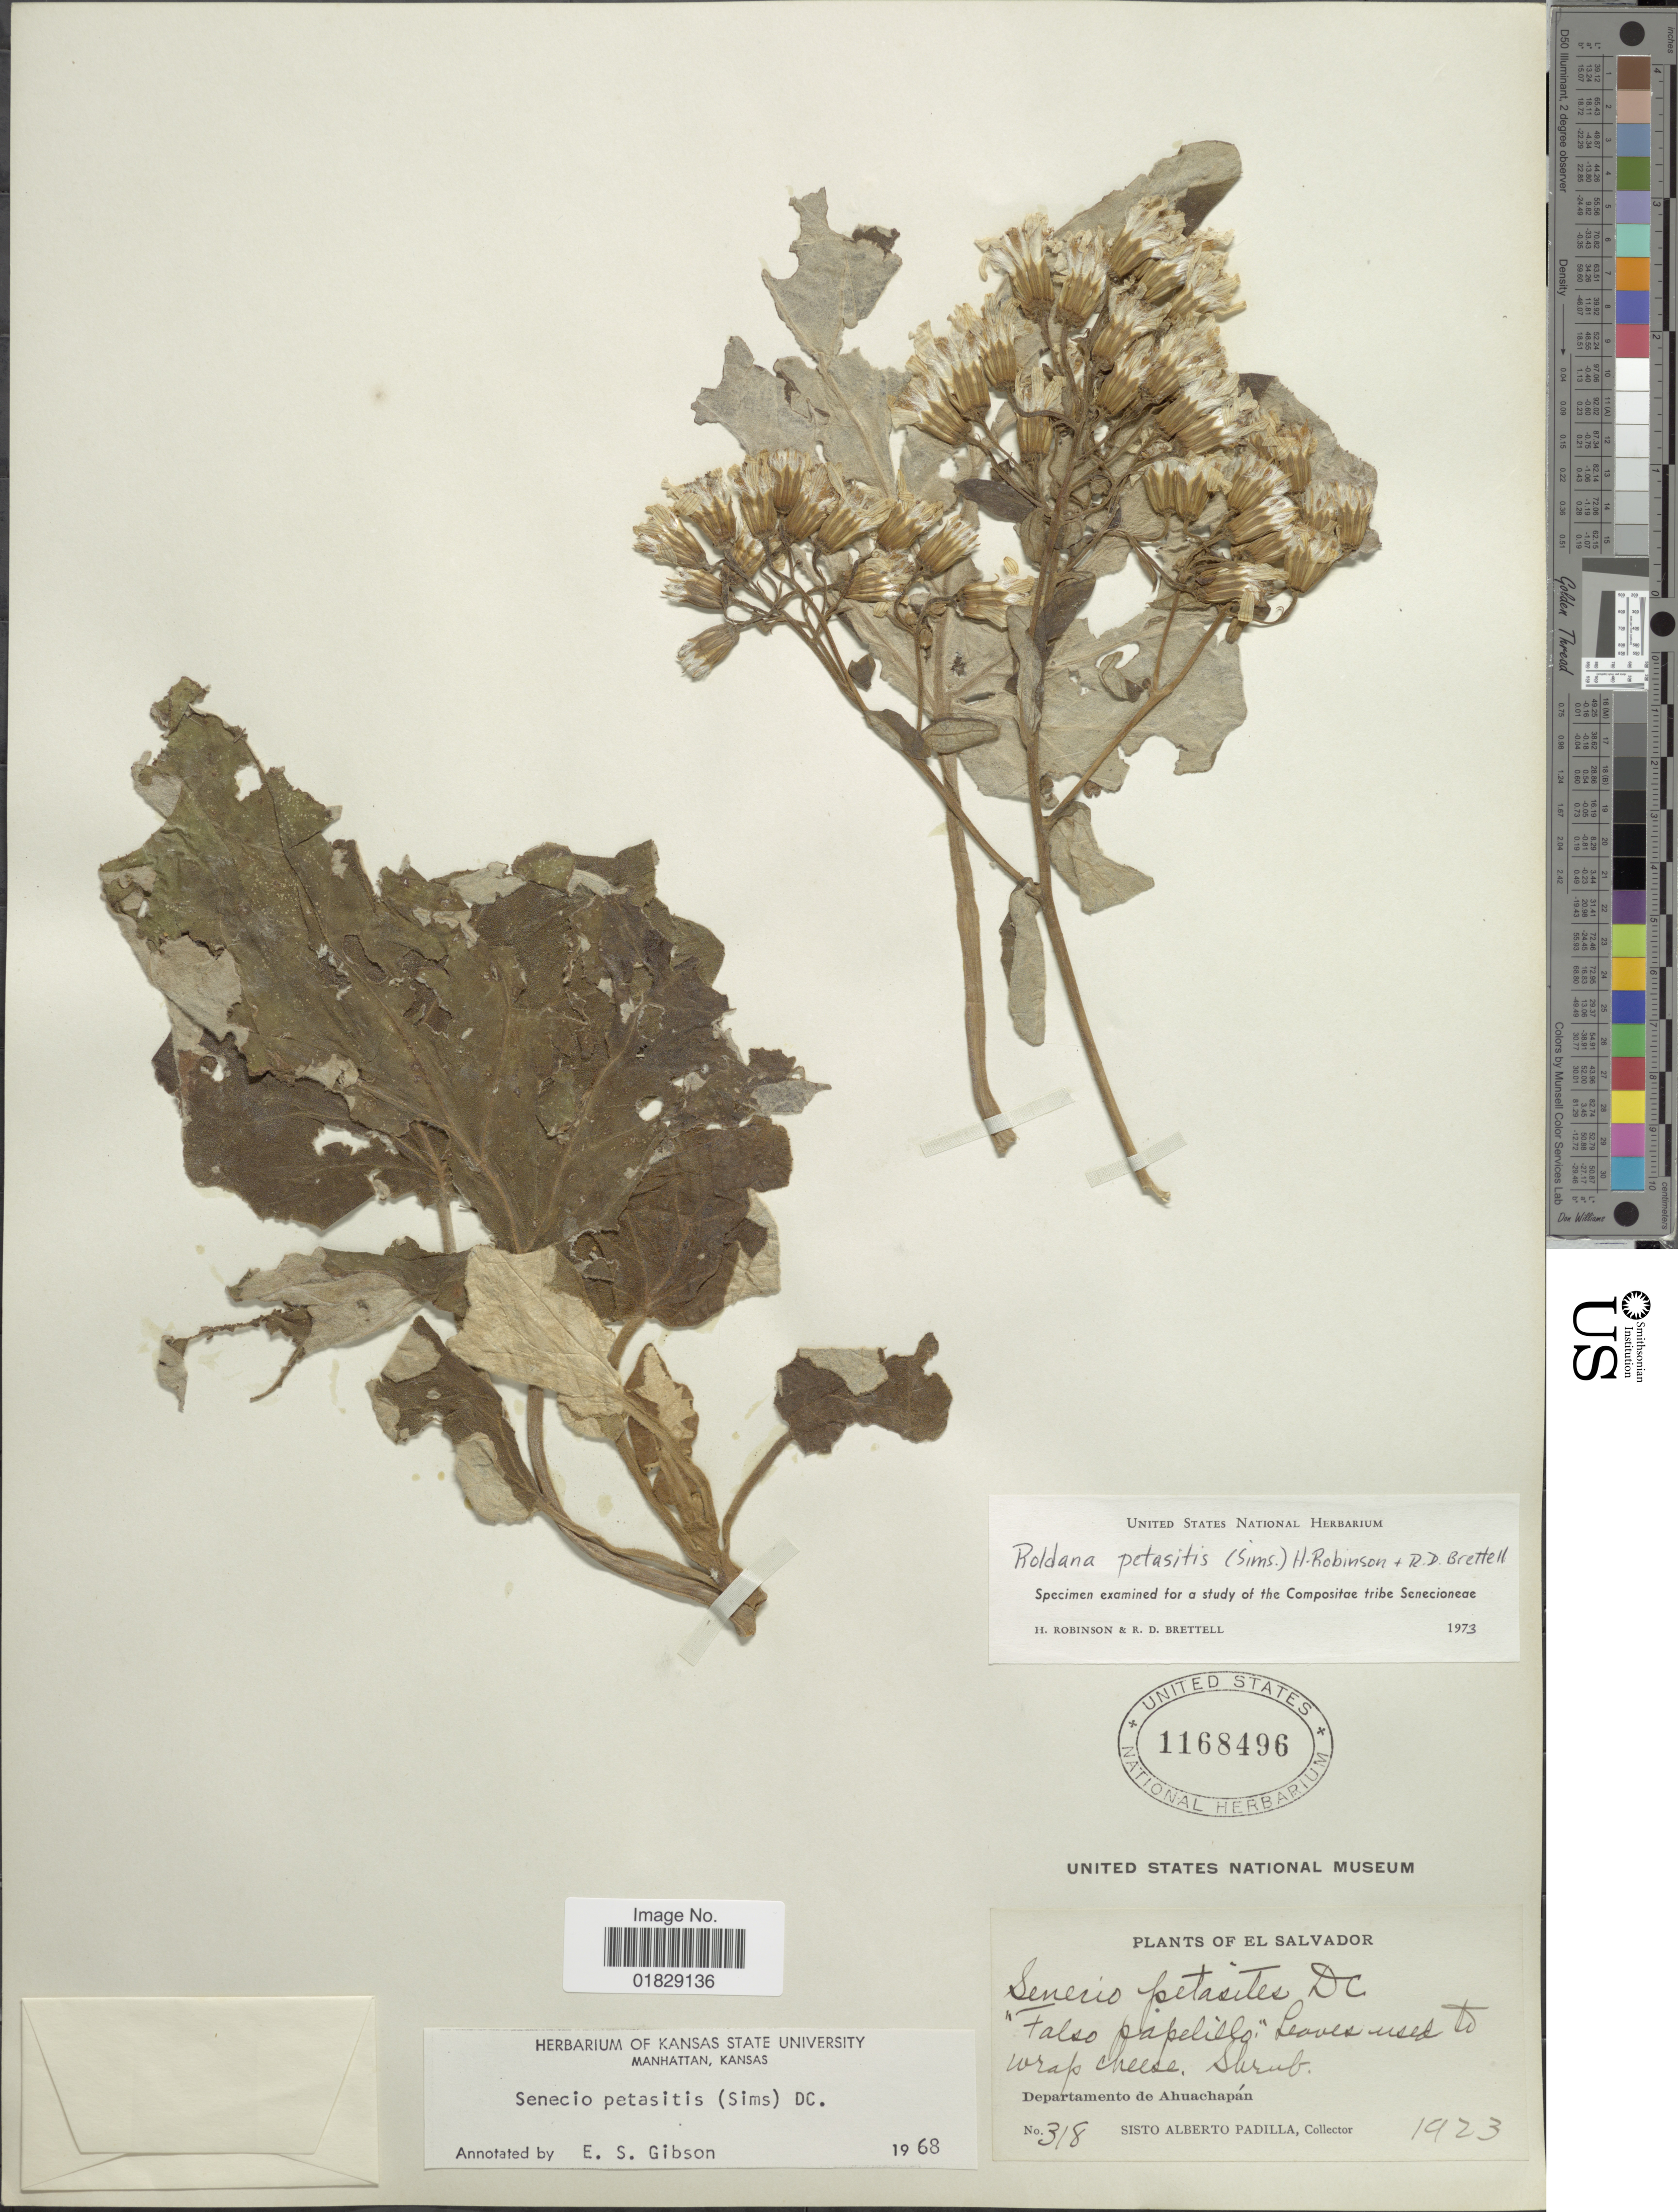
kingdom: Plantae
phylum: Tracheophyta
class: Magnoliopsida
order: Asterales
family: Asteraceae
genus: Roldana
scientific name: Roldana petasitis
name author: (Sims) H. Rob. & Brettell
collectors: S. A. Padilla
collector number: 318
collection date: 1923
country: El Salvador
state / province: Ahuachapan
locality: Departamento de Ahuachapán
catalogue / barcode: US 1168496